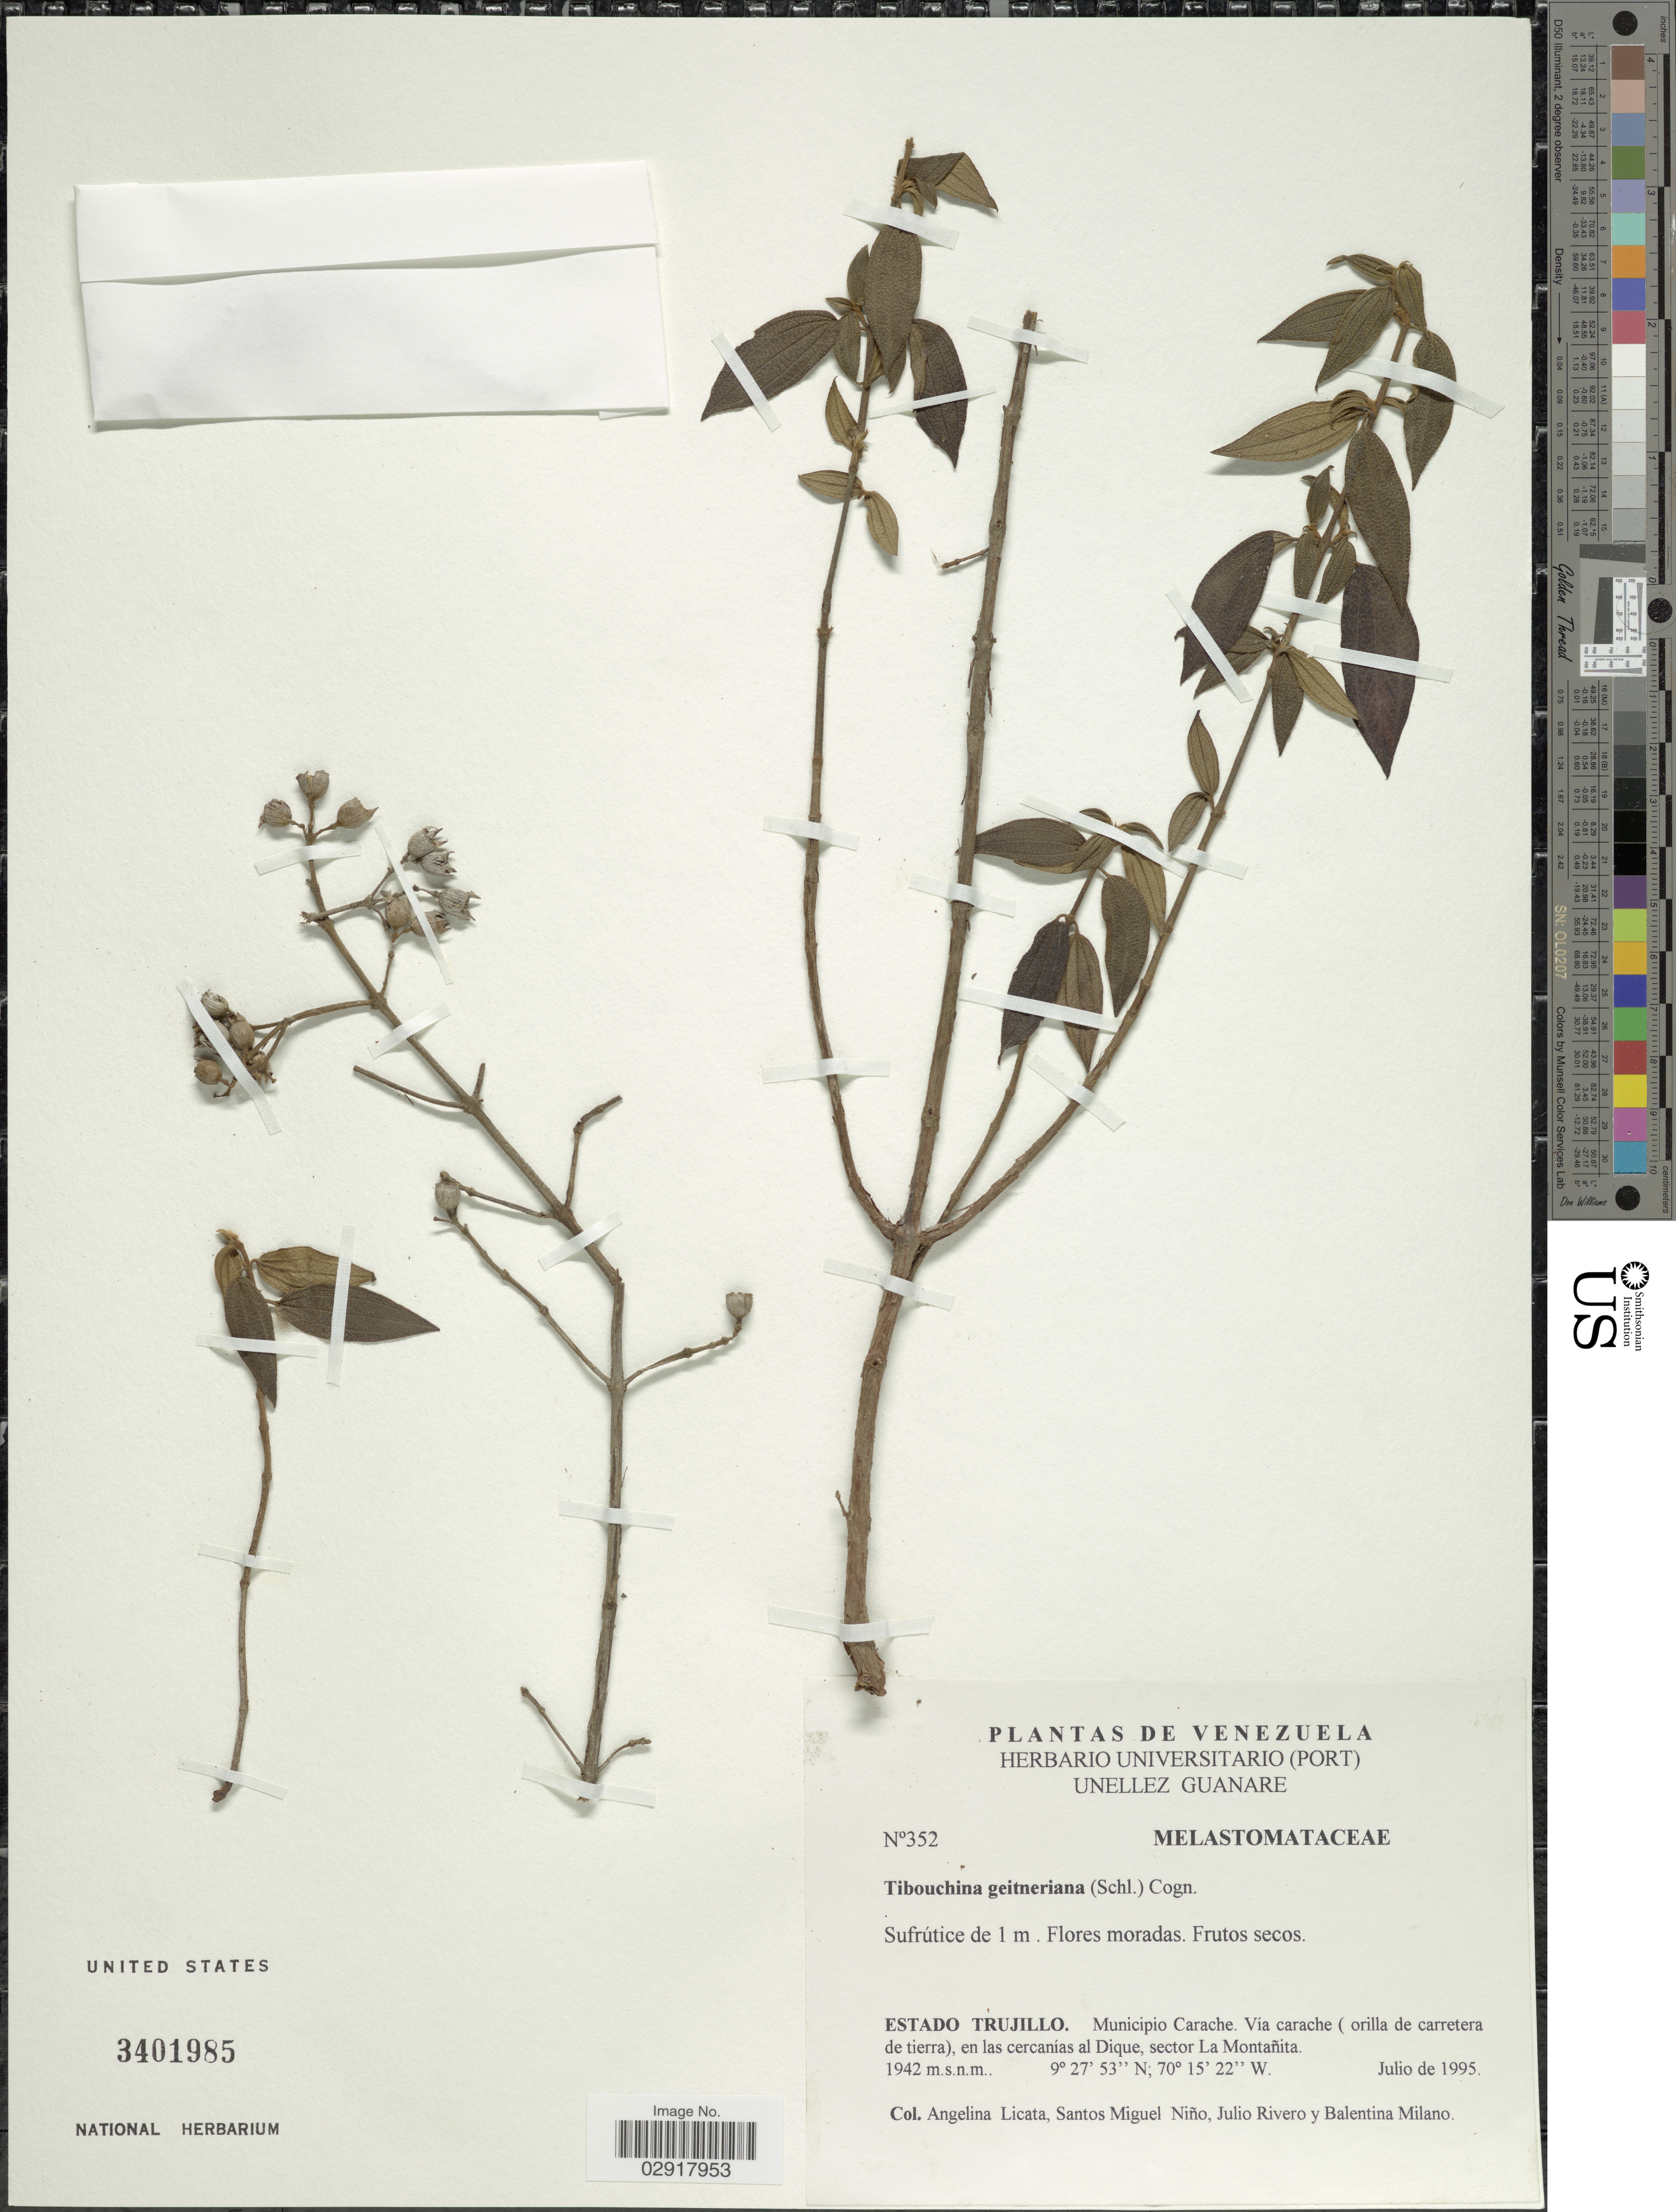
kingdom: Plantae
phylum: Tracheophyta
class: Magnoliopsida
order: Myrtales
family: Melastomataceae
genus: Chaetogastra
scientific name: Chaetogastra geitneriana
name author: Schltdl.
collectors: A. Licata, S. M. Niño, J. Rivero & B. Milano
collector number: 352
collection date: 1995-07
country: Venezuela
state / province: Trujillo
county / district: Carache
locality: Vía carache (orilla de carretera de tierra), en las cercanías al Dique, sector La Montañita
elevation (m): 1942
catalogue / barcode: US 3401985